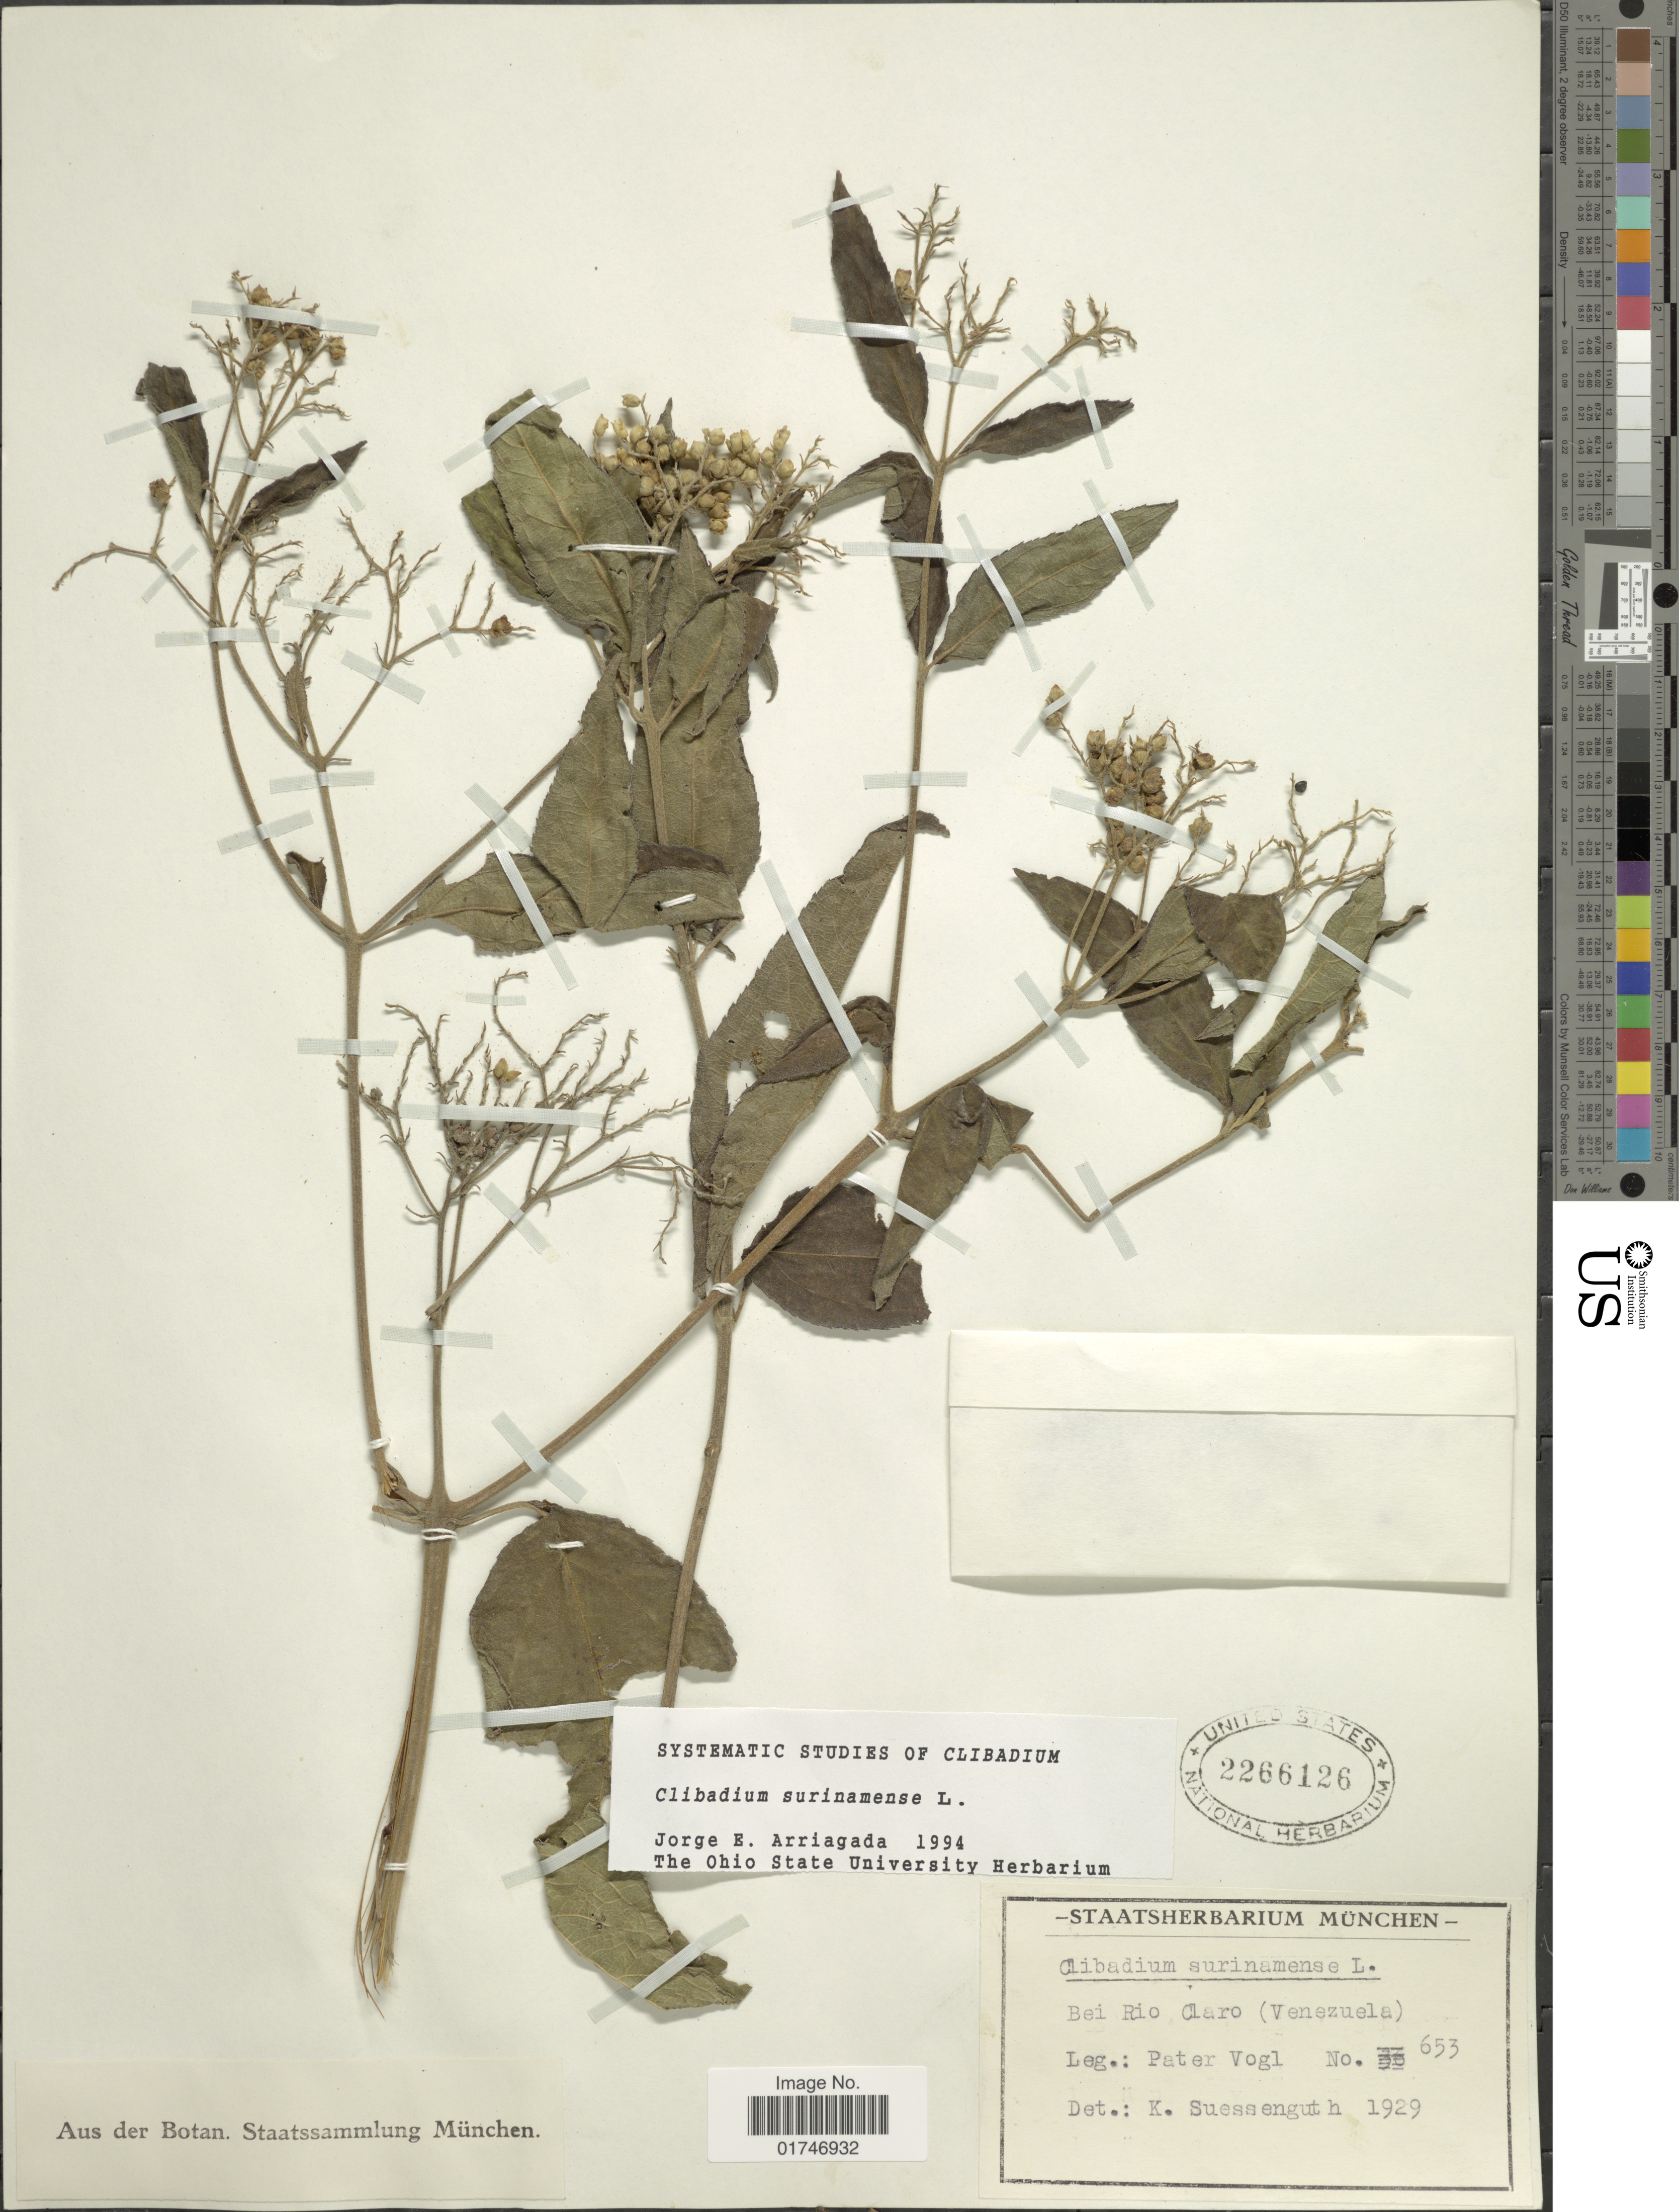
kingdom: Plantae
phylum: Tracheophyta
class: Magnoliopsida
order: Asterales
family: Asteraceae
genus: Clibadium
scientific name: Clibadium surinamense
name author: L.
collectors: P. C. Vogl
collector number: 653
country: Venezuela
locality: Bei Rio Claro (Venezuela)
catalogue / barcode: US 2266126